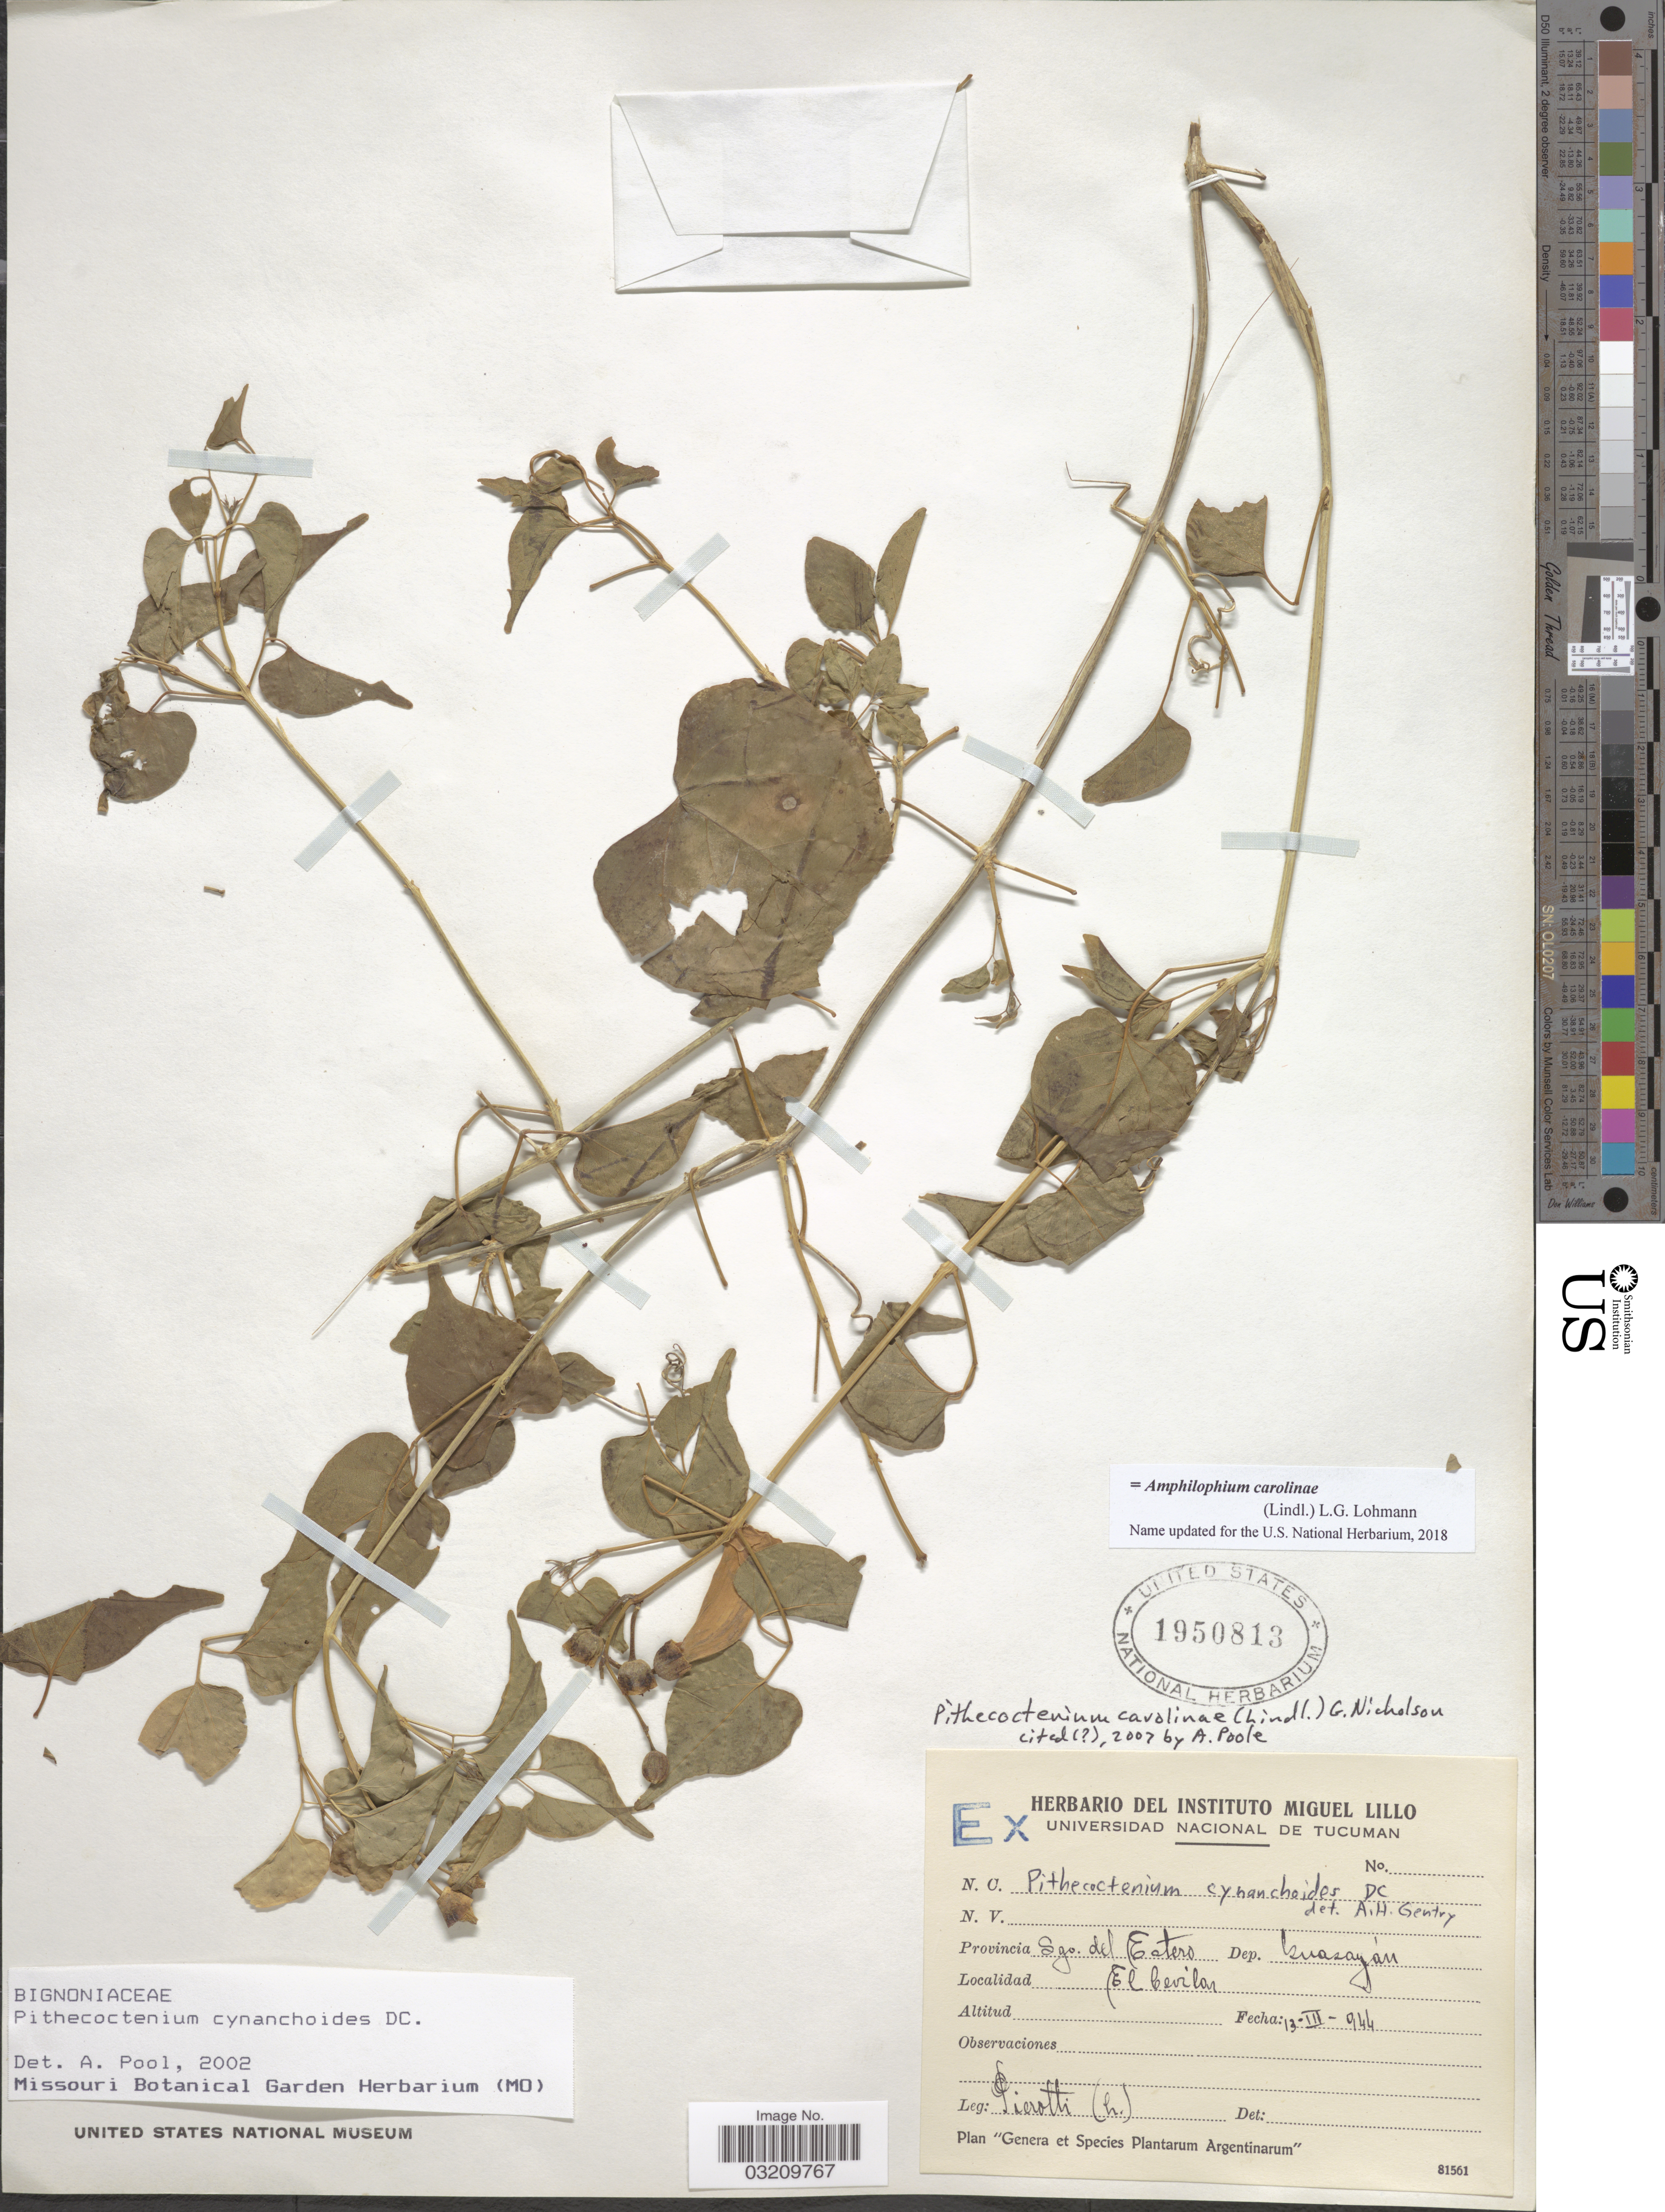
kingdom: Plantae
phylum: Tracheophyta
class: Magnoliopsida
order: Lamiales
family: Bignoniaceae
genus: Amphilophium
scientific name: Amphilophium carolinae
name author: (Lindl.) L.G. Lohmann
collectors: Pierotti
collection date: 1944-03-13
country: Argentina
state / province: Santiago del Estero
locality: Dep. Guasayán. El Cevilar.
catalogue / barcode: US 1950813